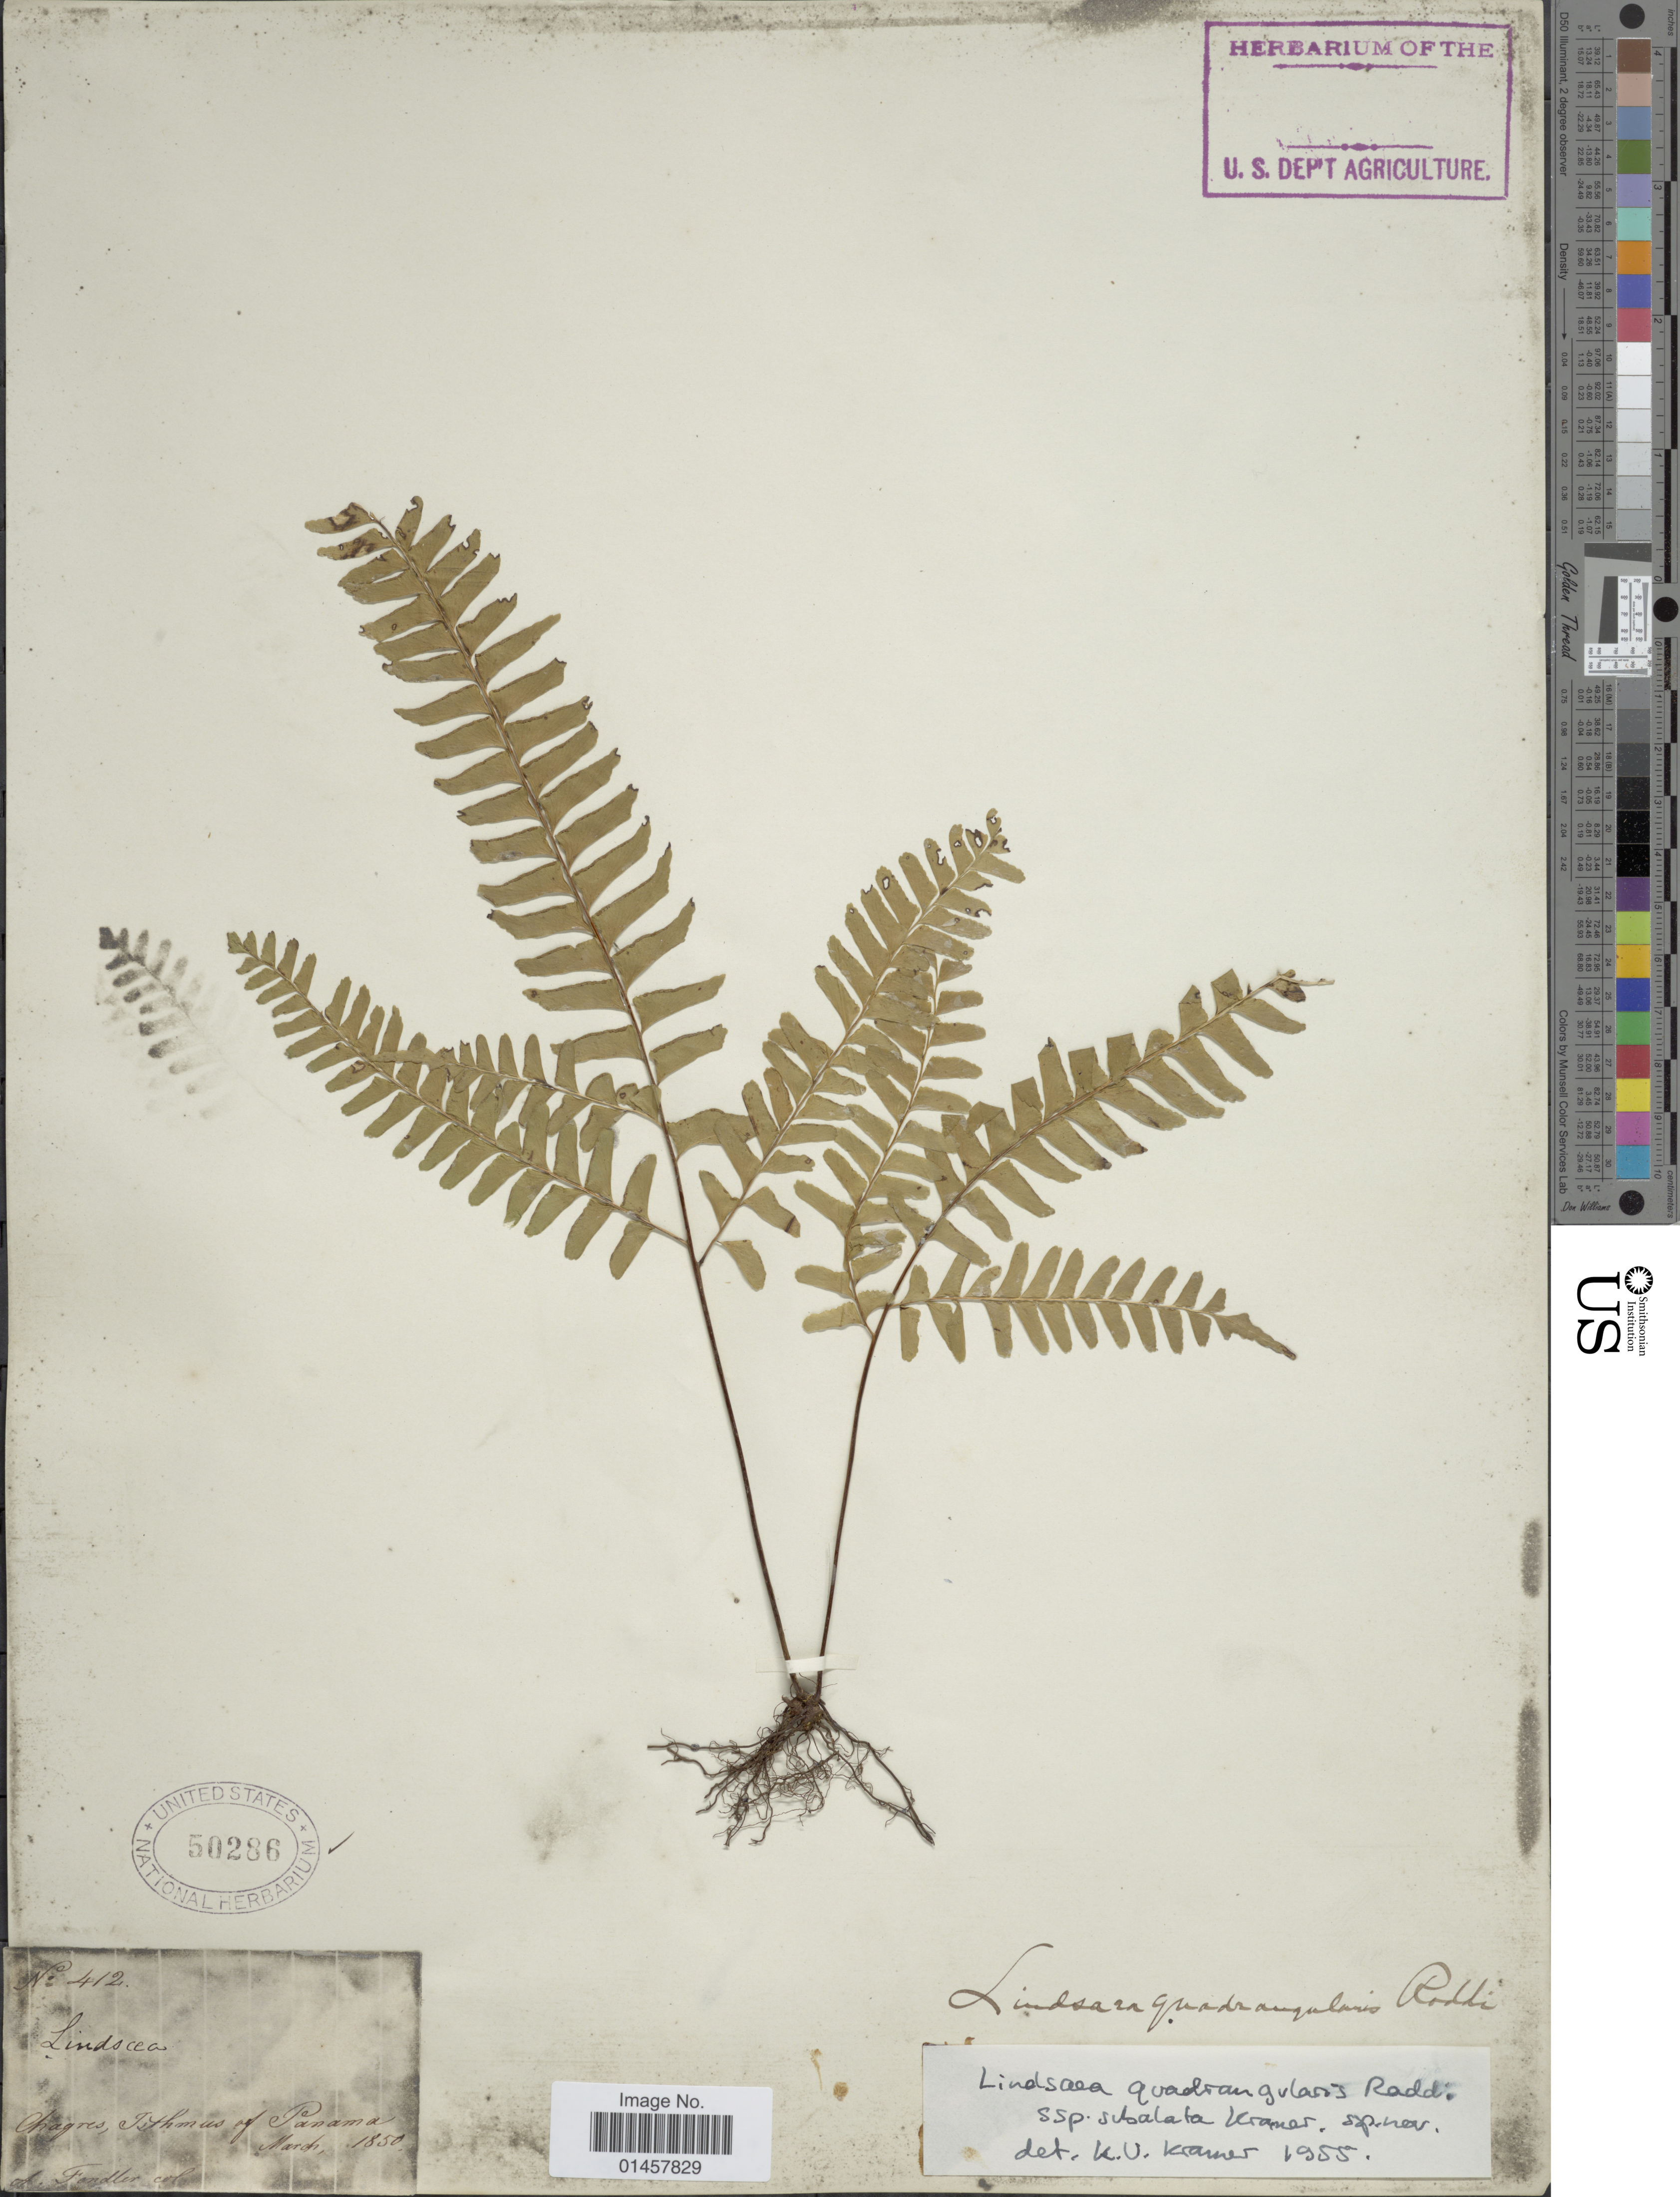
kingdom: Plantae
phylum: Tracheophyta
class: Polypodiopsida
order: Polypodiales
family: Lindsaeaceae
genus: Lindsaea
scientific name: Lindsaea quadrangularis subsp. subalata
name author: K.U. Kramer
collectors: A. Fendler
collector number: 412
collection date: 1850-03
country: Panama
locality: Chagres, Isthmus of Panama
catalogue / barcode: US 50286